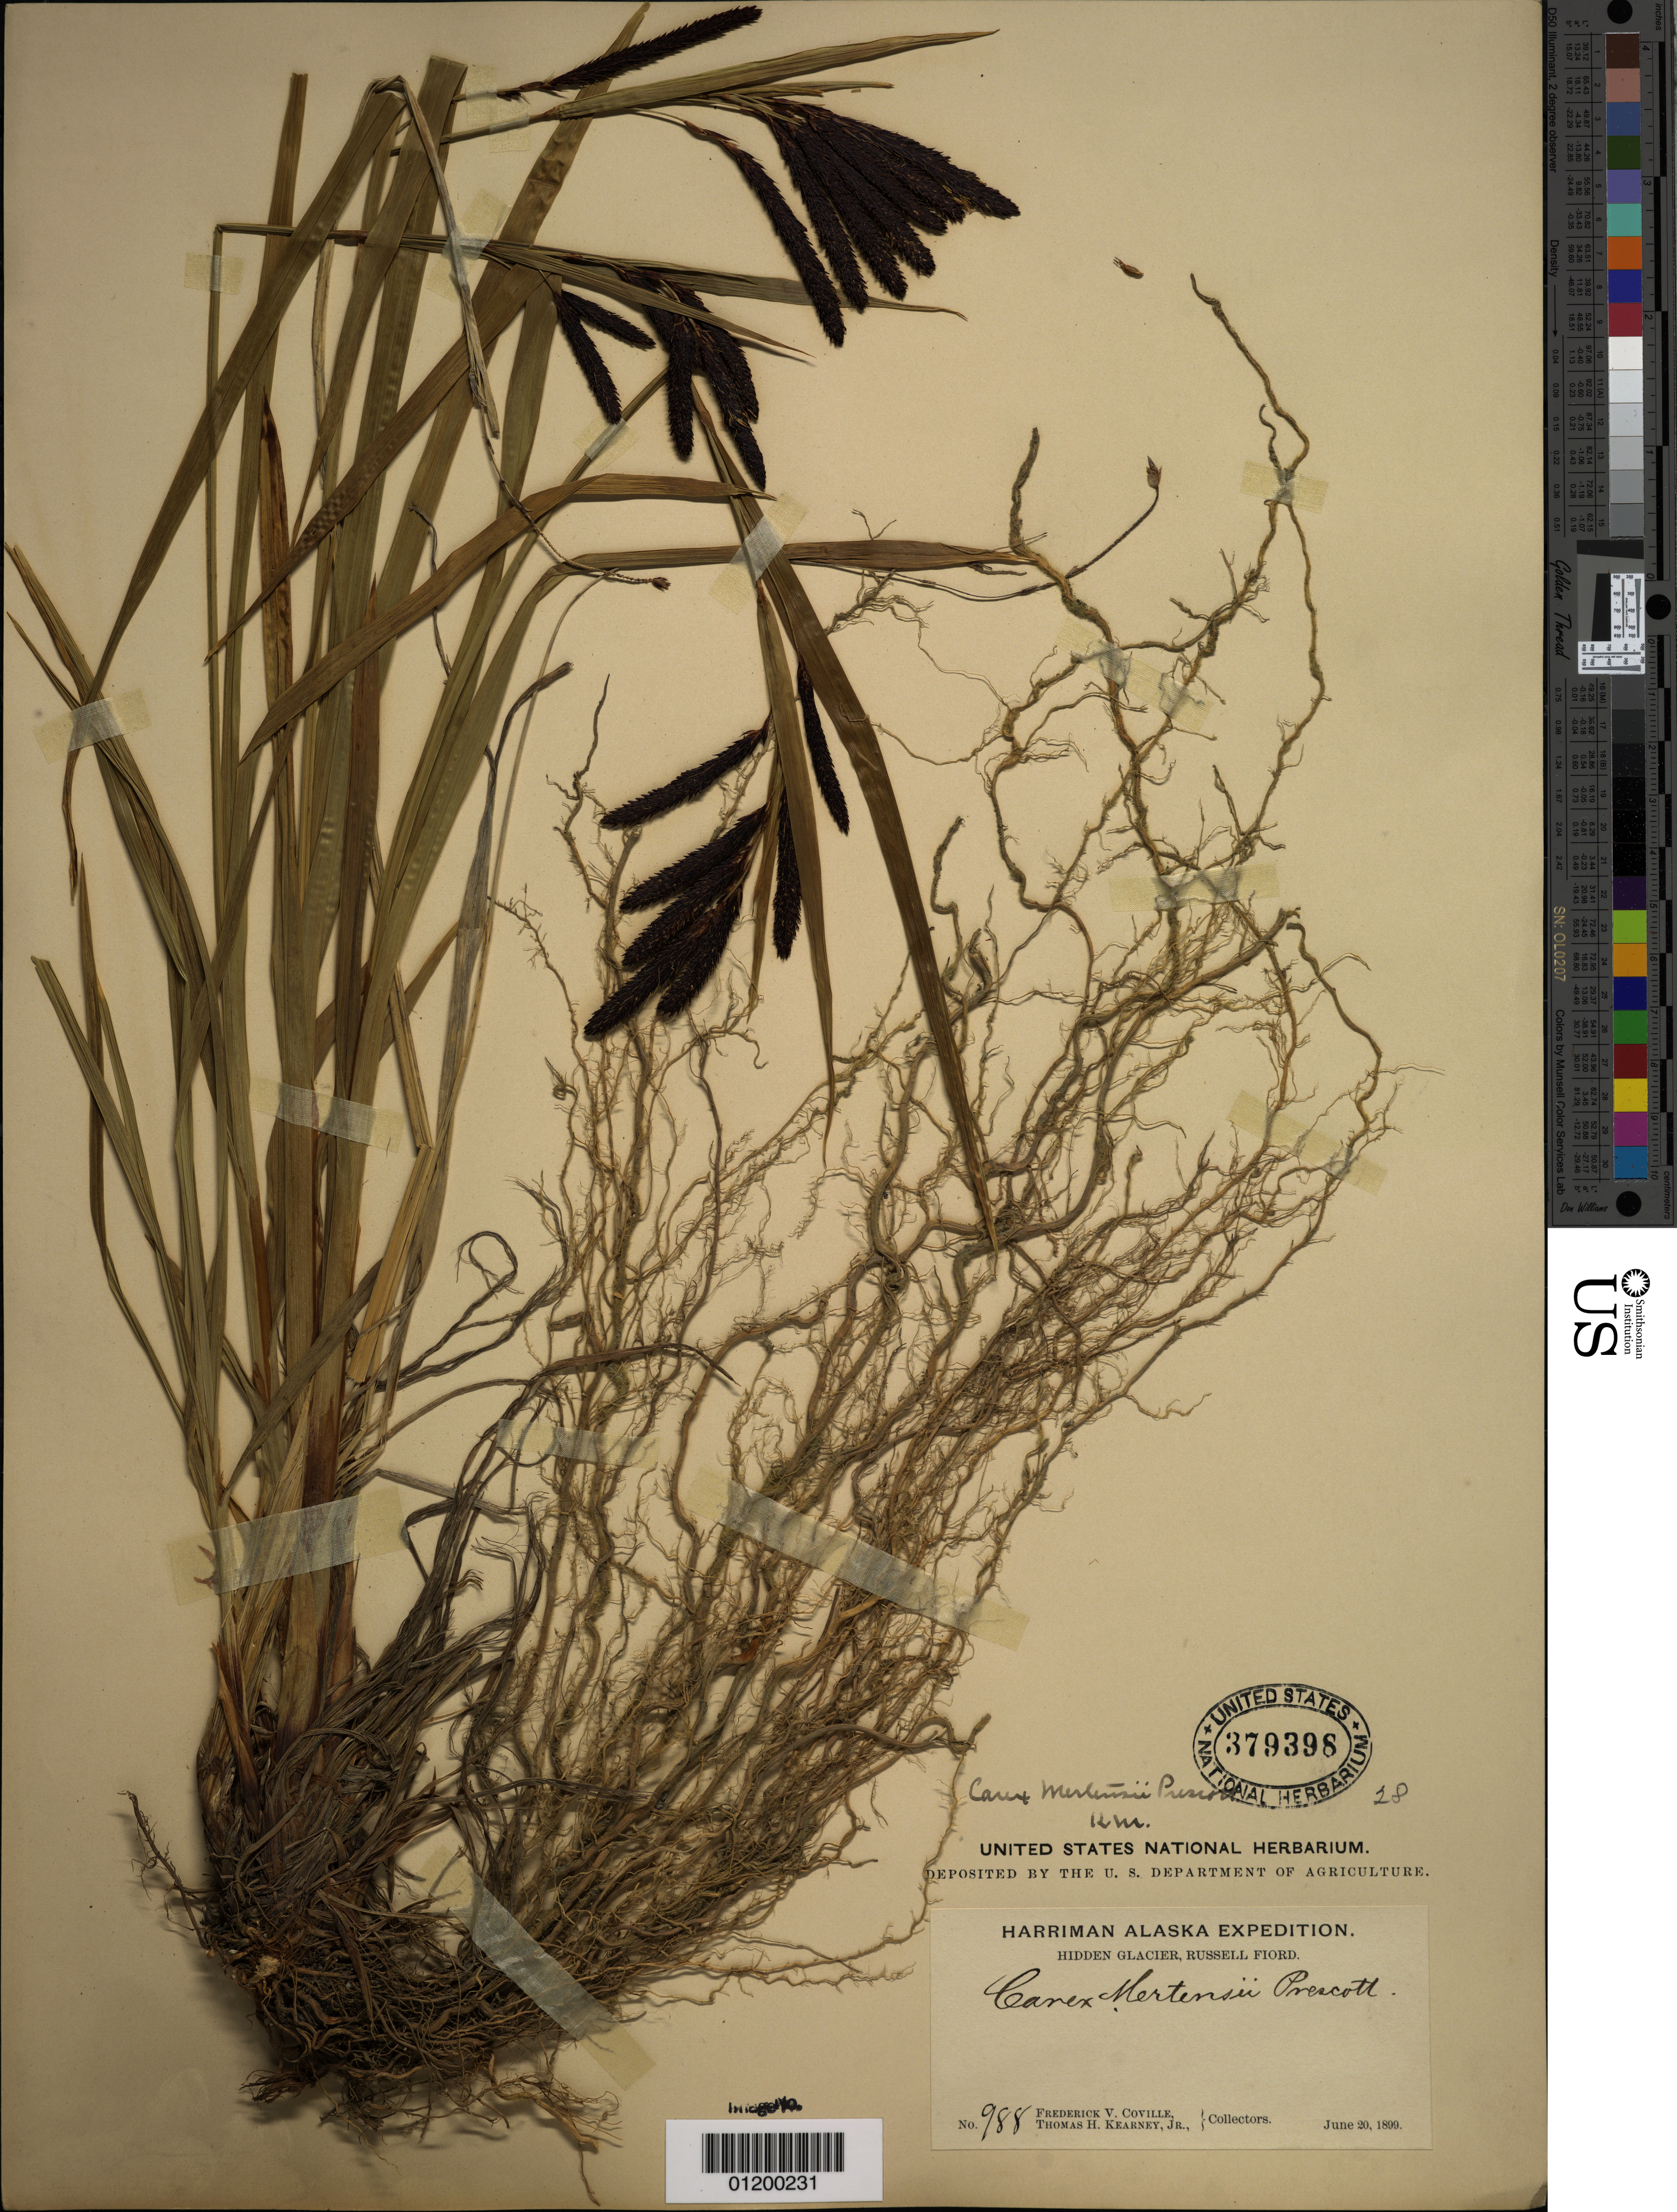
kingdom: Plantae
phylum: Tracheophyta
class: Liliopsida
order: Poales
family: Cyperaceae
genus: Carex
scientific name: Carex mertensii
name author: J.D. Prescott ex Bong.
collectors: F. V. Coville & T. H. Kearney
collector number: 988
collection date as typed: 20 Jun 1899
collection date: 1899-06-20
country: United States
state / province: Alaska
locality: Hidden Glacier, Russell Fjord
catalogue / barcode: US 379398